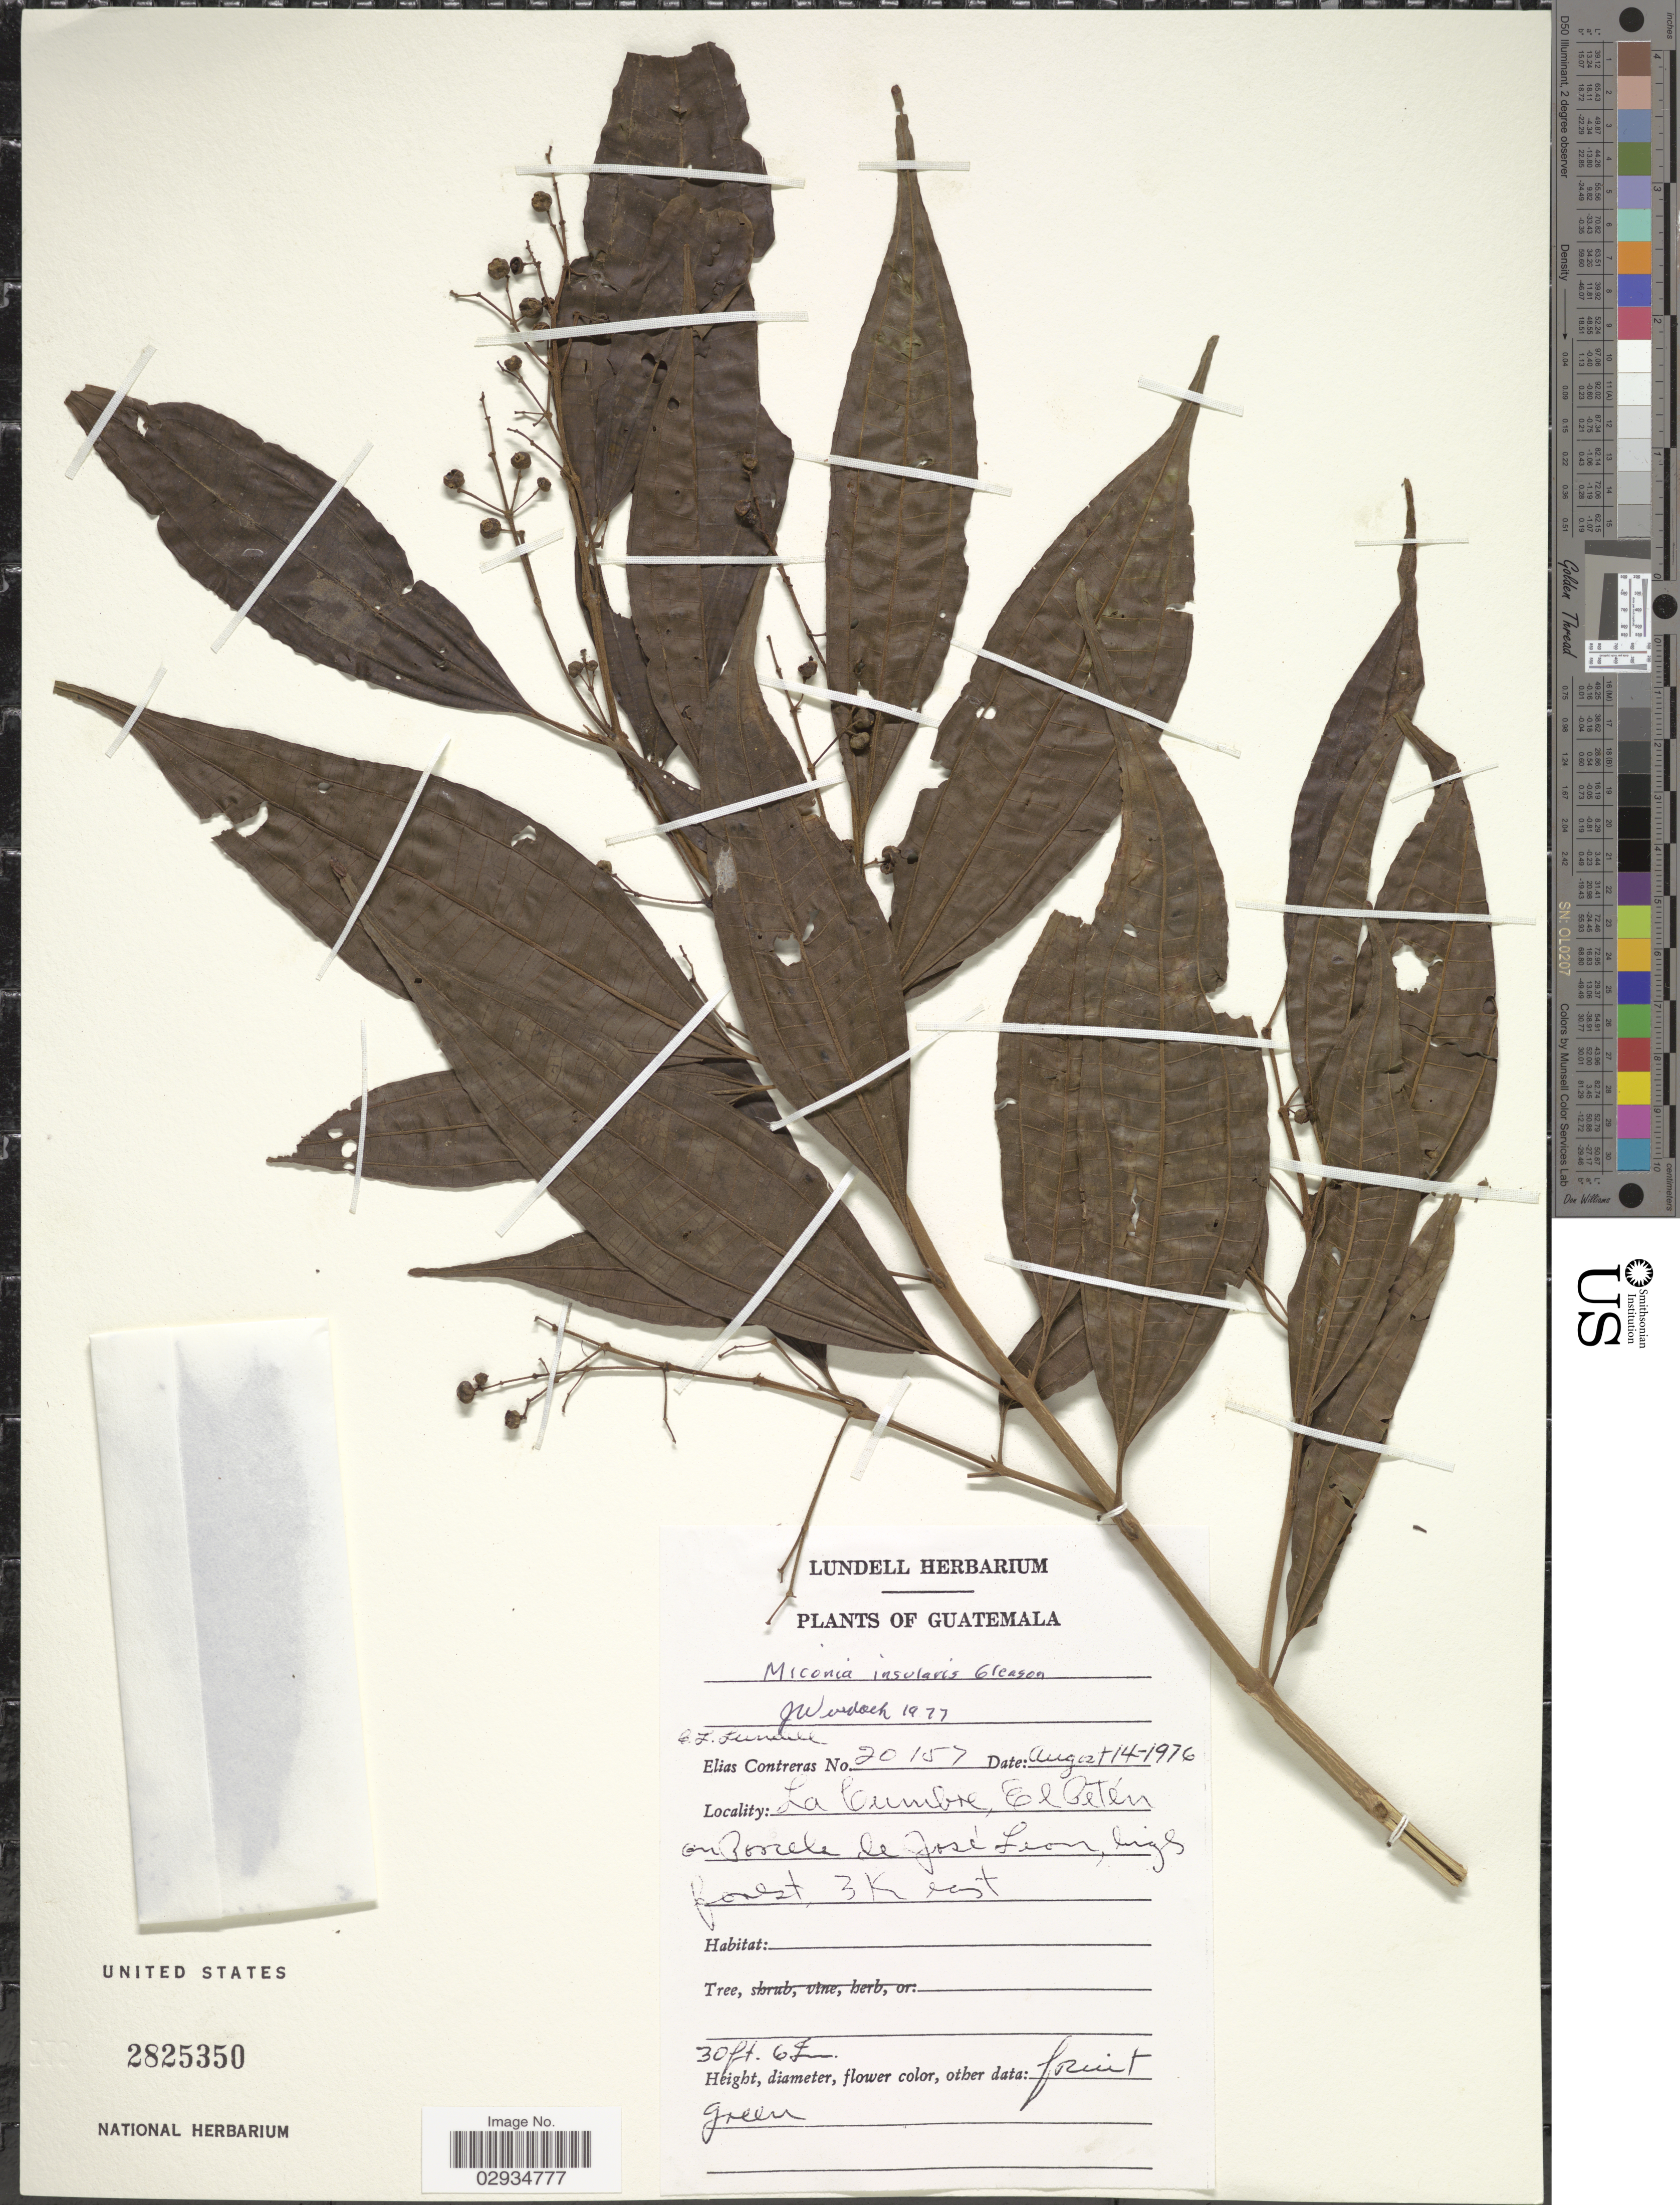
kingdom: Plantae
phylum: Tracheophyta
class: Magnoliopsida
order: Myrtales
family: Melastomataceae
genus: Miconia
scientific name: Miconia insularis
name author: Gleason in I.M. Johnst.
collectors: E. Contreras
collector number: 20157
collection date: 1976-08-14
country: Guatemala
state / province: El Petén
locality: La Cumbre, José Leon, high forest, 3 Km east.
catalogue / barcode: US 282350